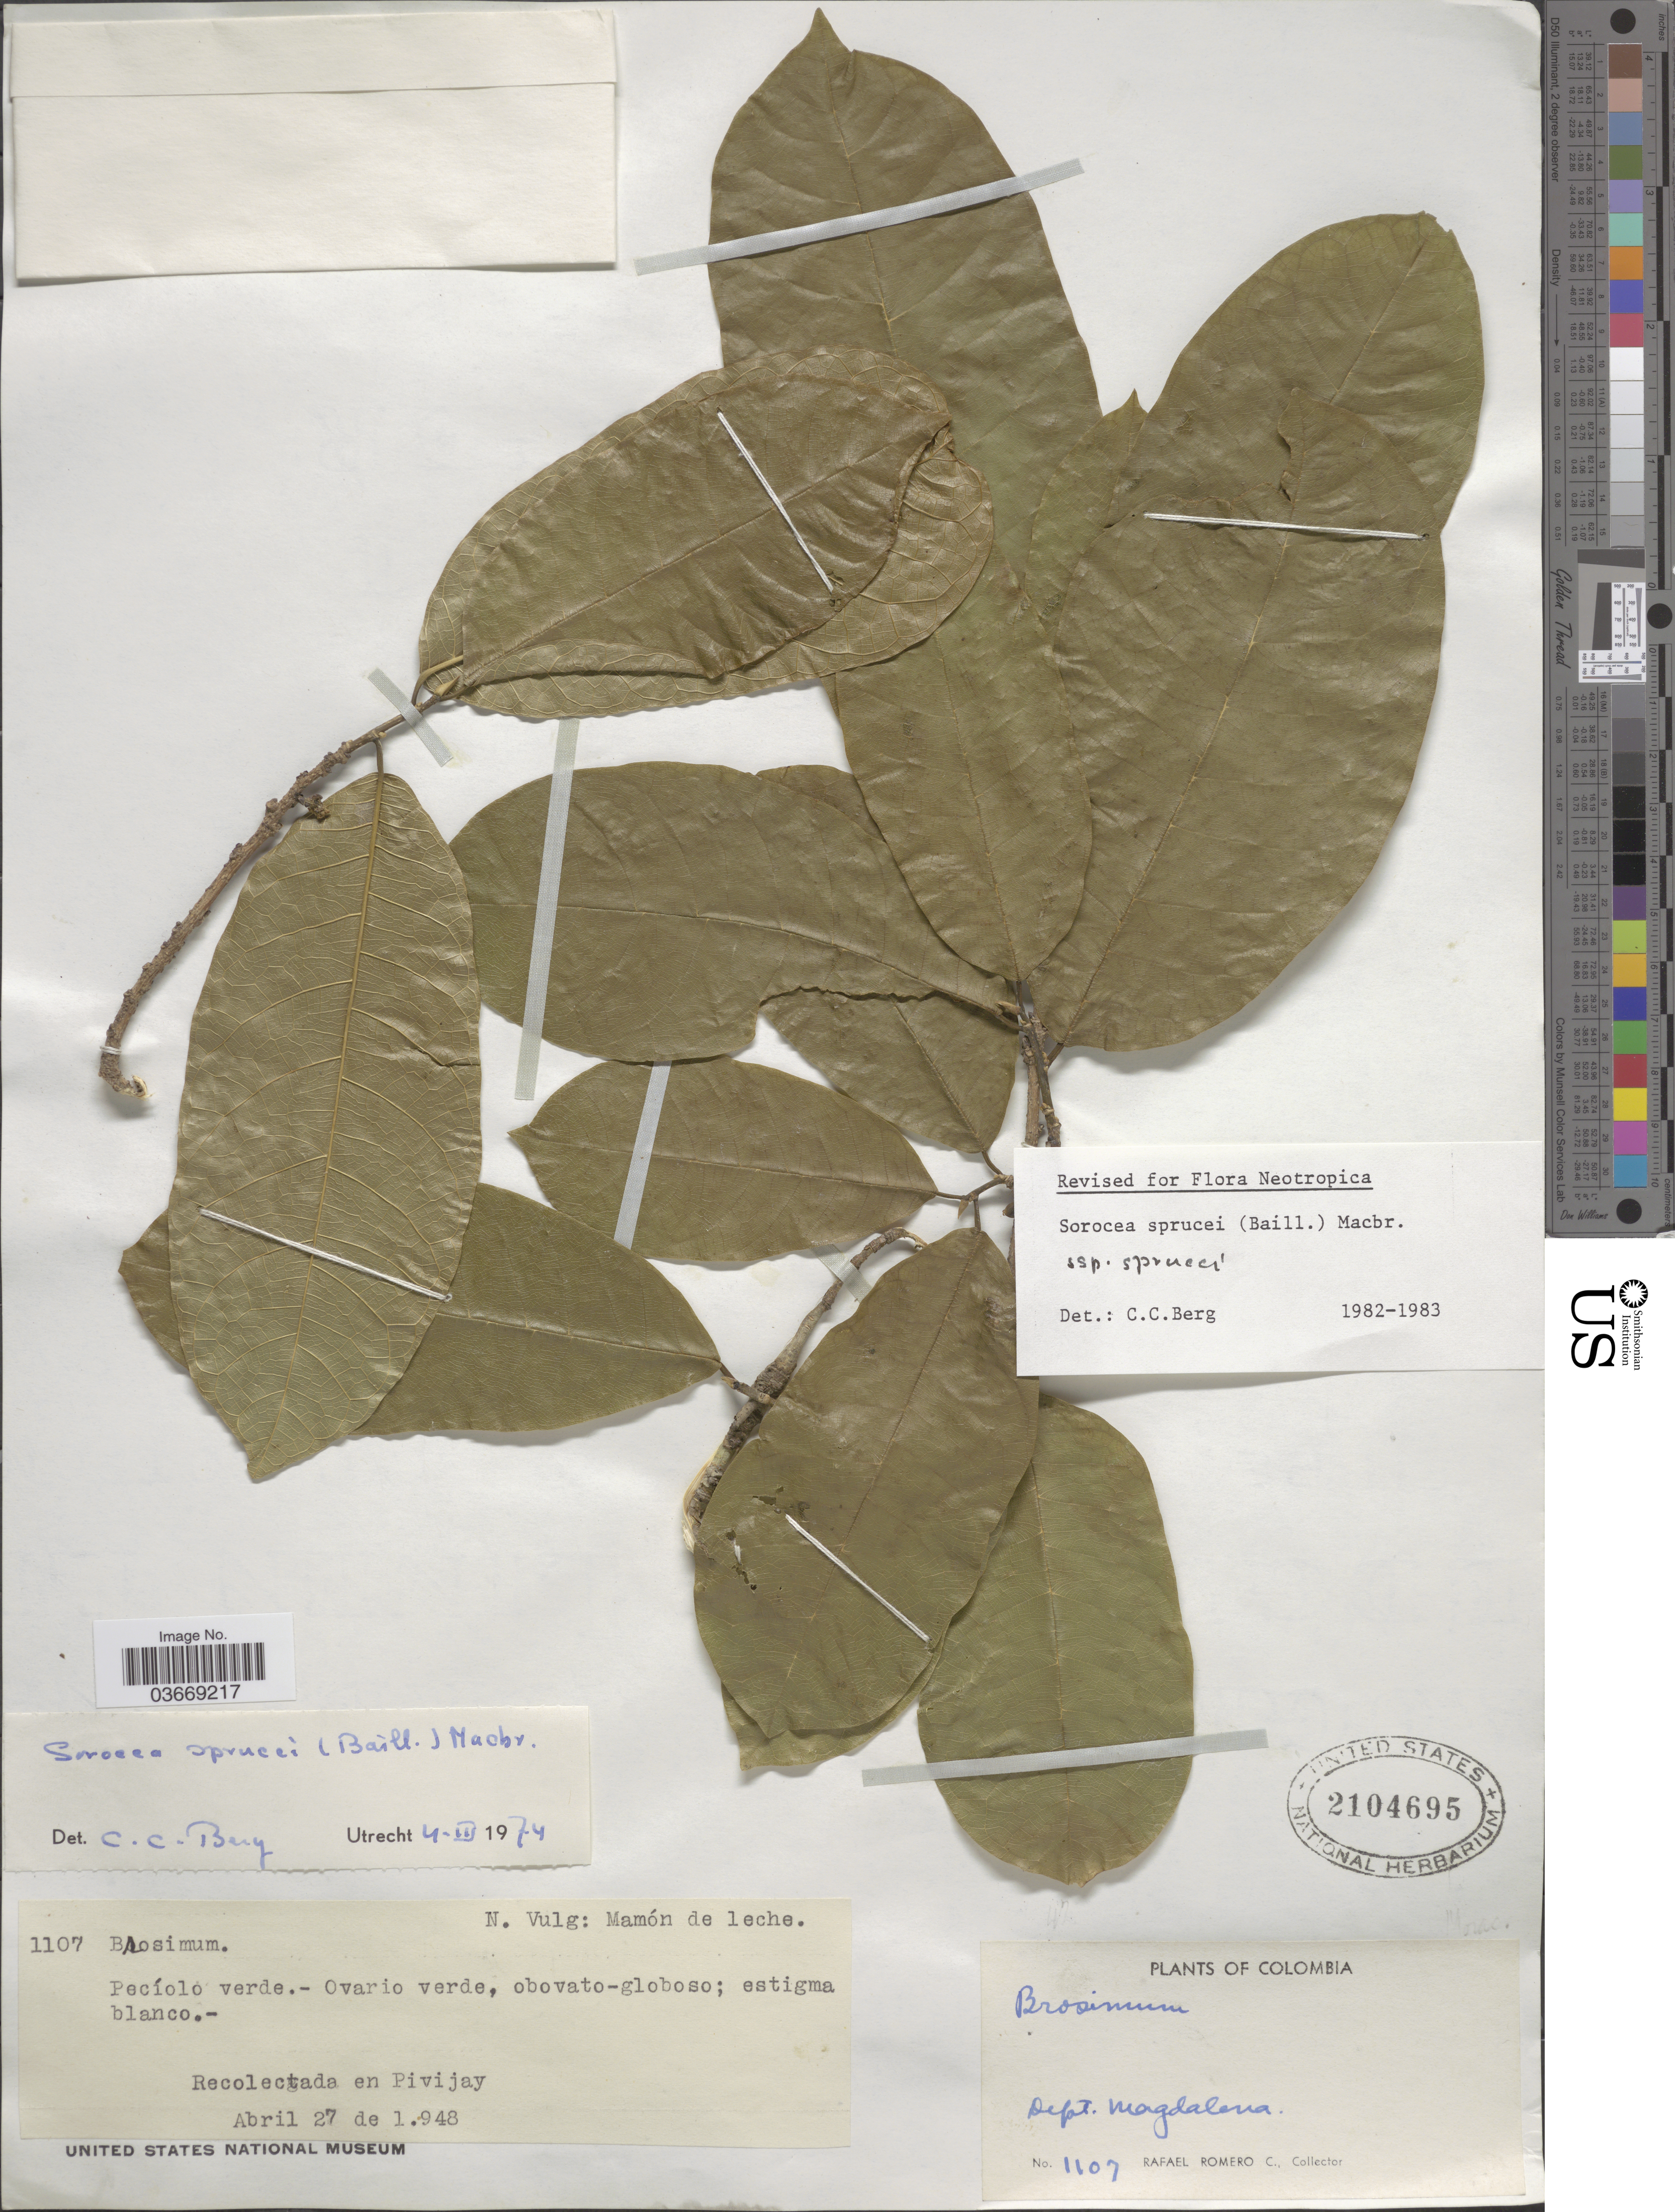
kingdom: Plantae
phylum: Tracheophyta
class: Magnoliopsida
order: Rosales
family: Moraceae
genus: Sorocea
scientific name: Sorocea sprucei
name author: (Baill.) J.F. Macbr.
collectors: R. Romero Castañeda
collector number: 1107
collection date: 1948-04-27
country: Colombia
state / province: Magdalena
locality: Pivijay, Dept. Magdalena.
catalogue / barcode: US 2104695